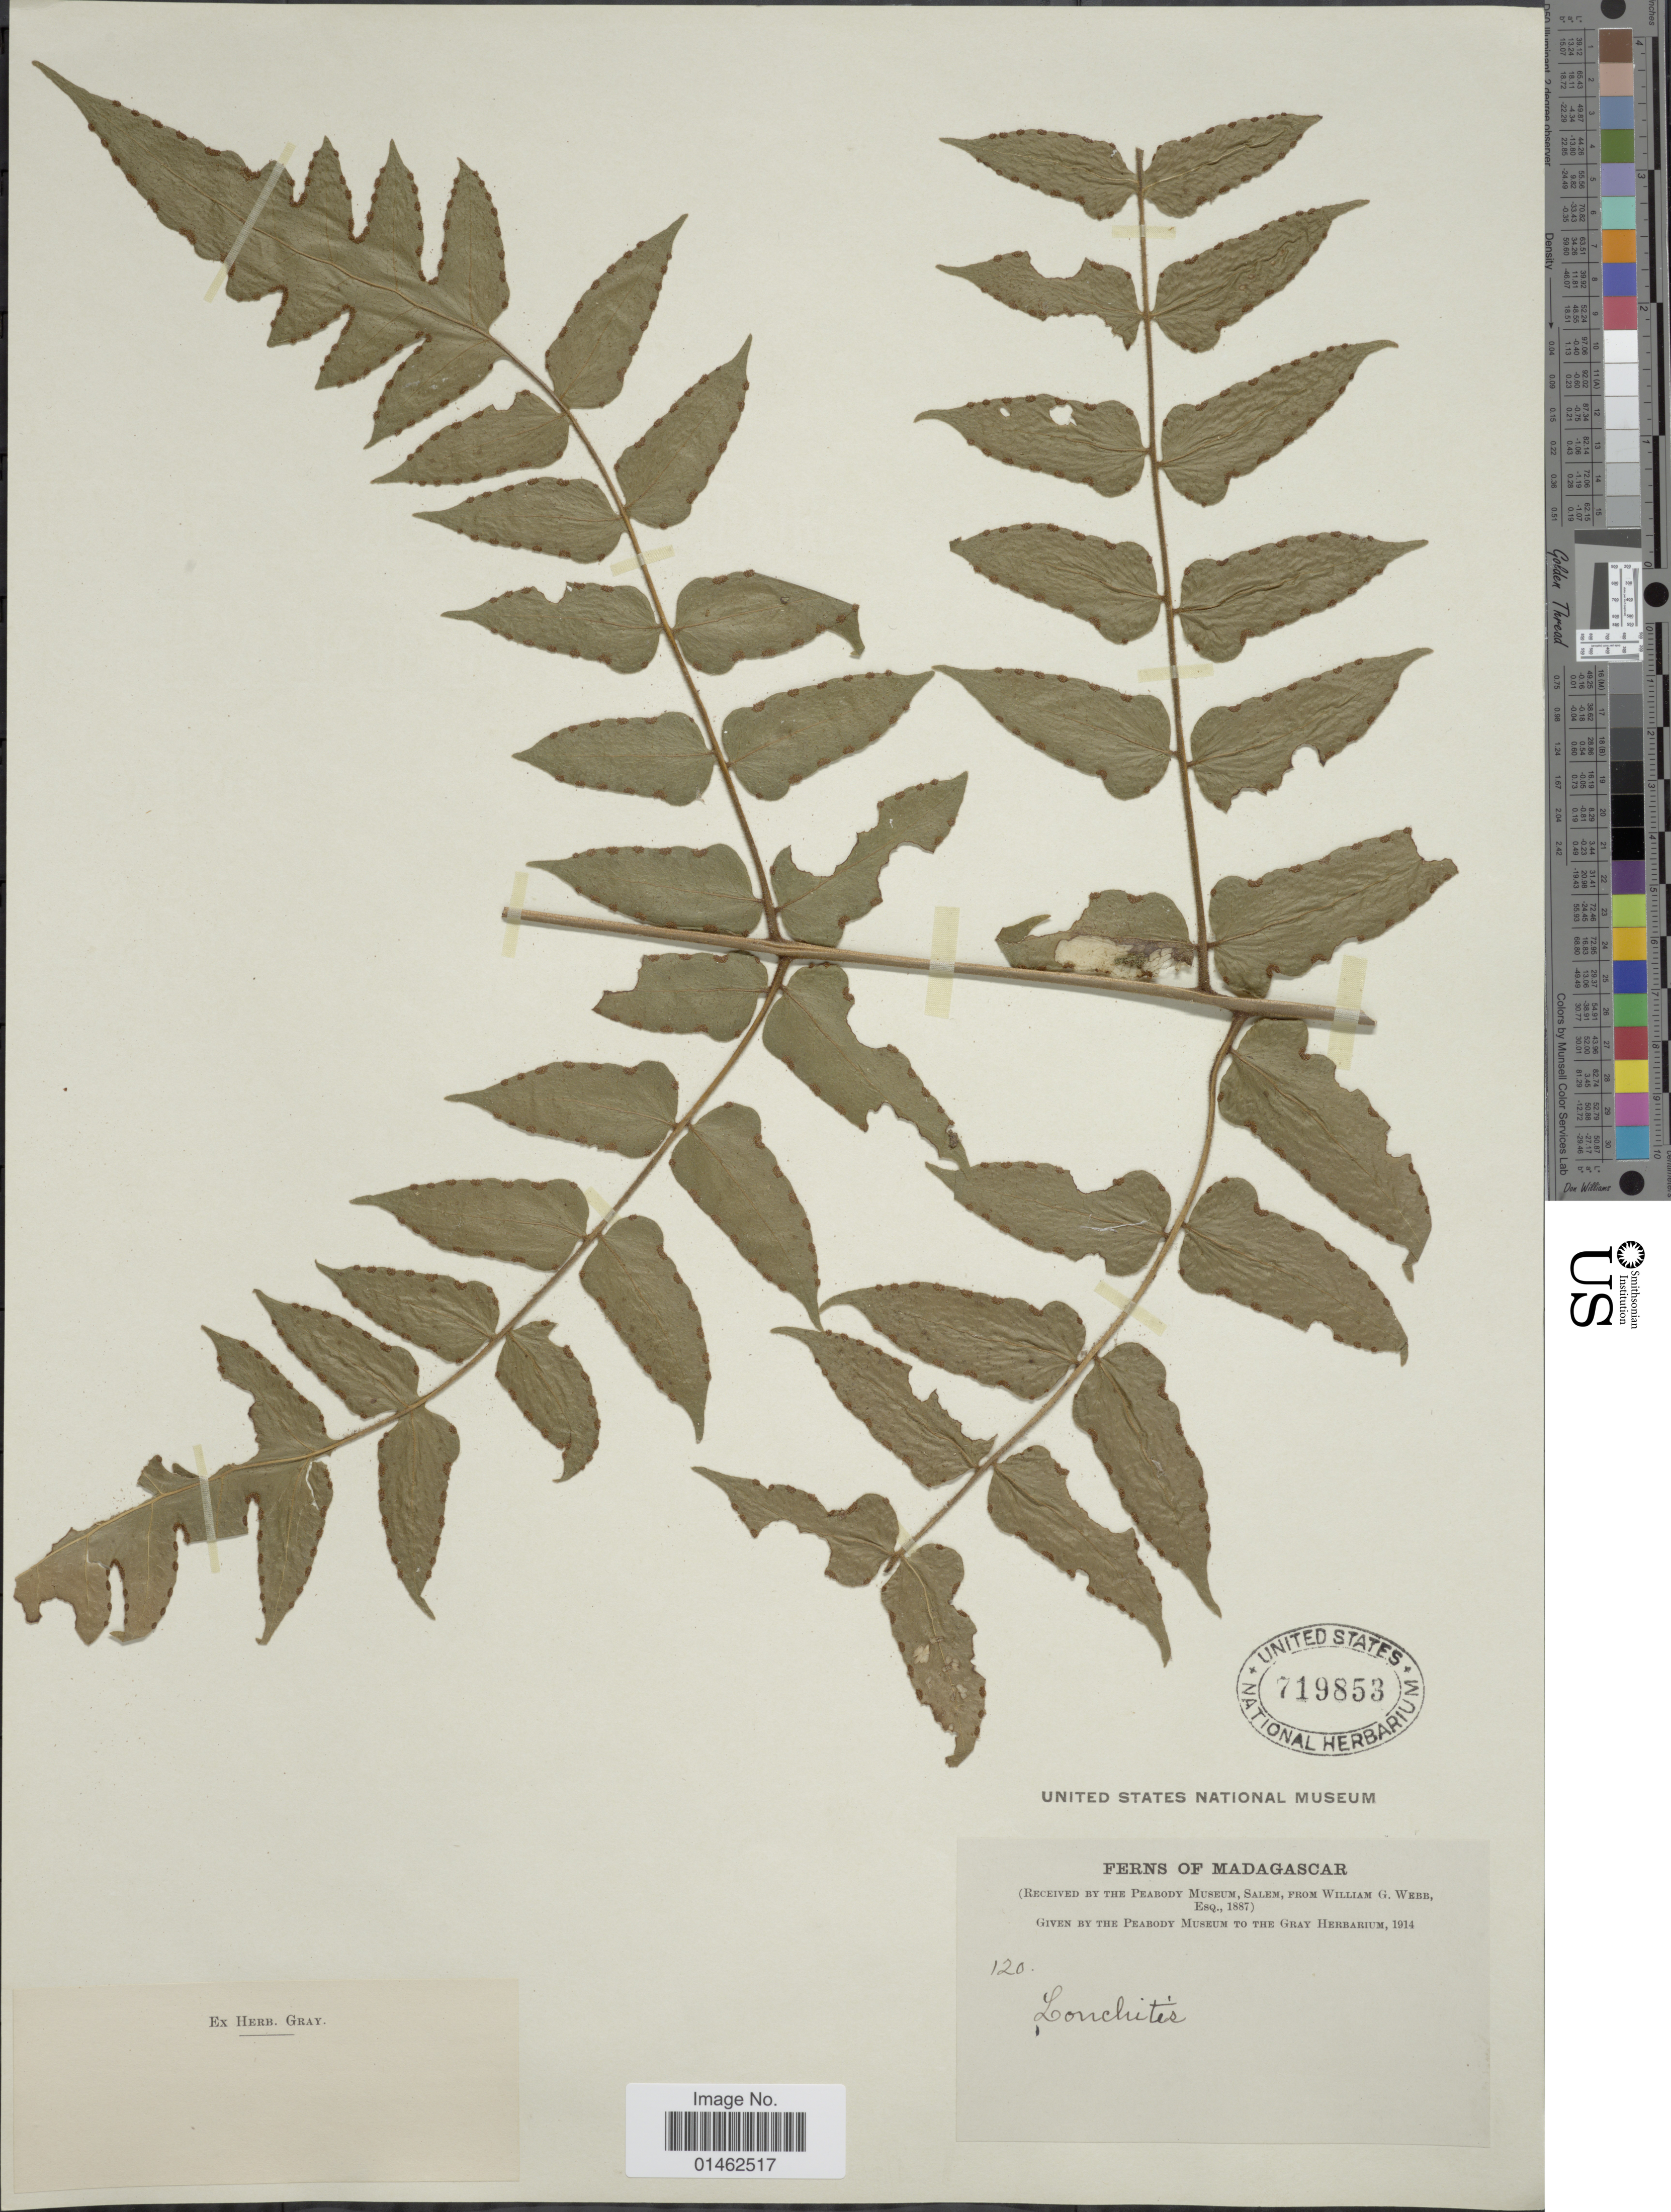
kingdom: Plantae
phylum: Tracheophyta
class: Polypodiopsida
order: Polypodiales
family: Dennstaedtiaceae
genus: Blotiella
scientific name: Blotiella sp.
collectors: W. Webb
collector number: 120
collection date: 1887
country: Madagascar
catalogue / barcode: US 719853